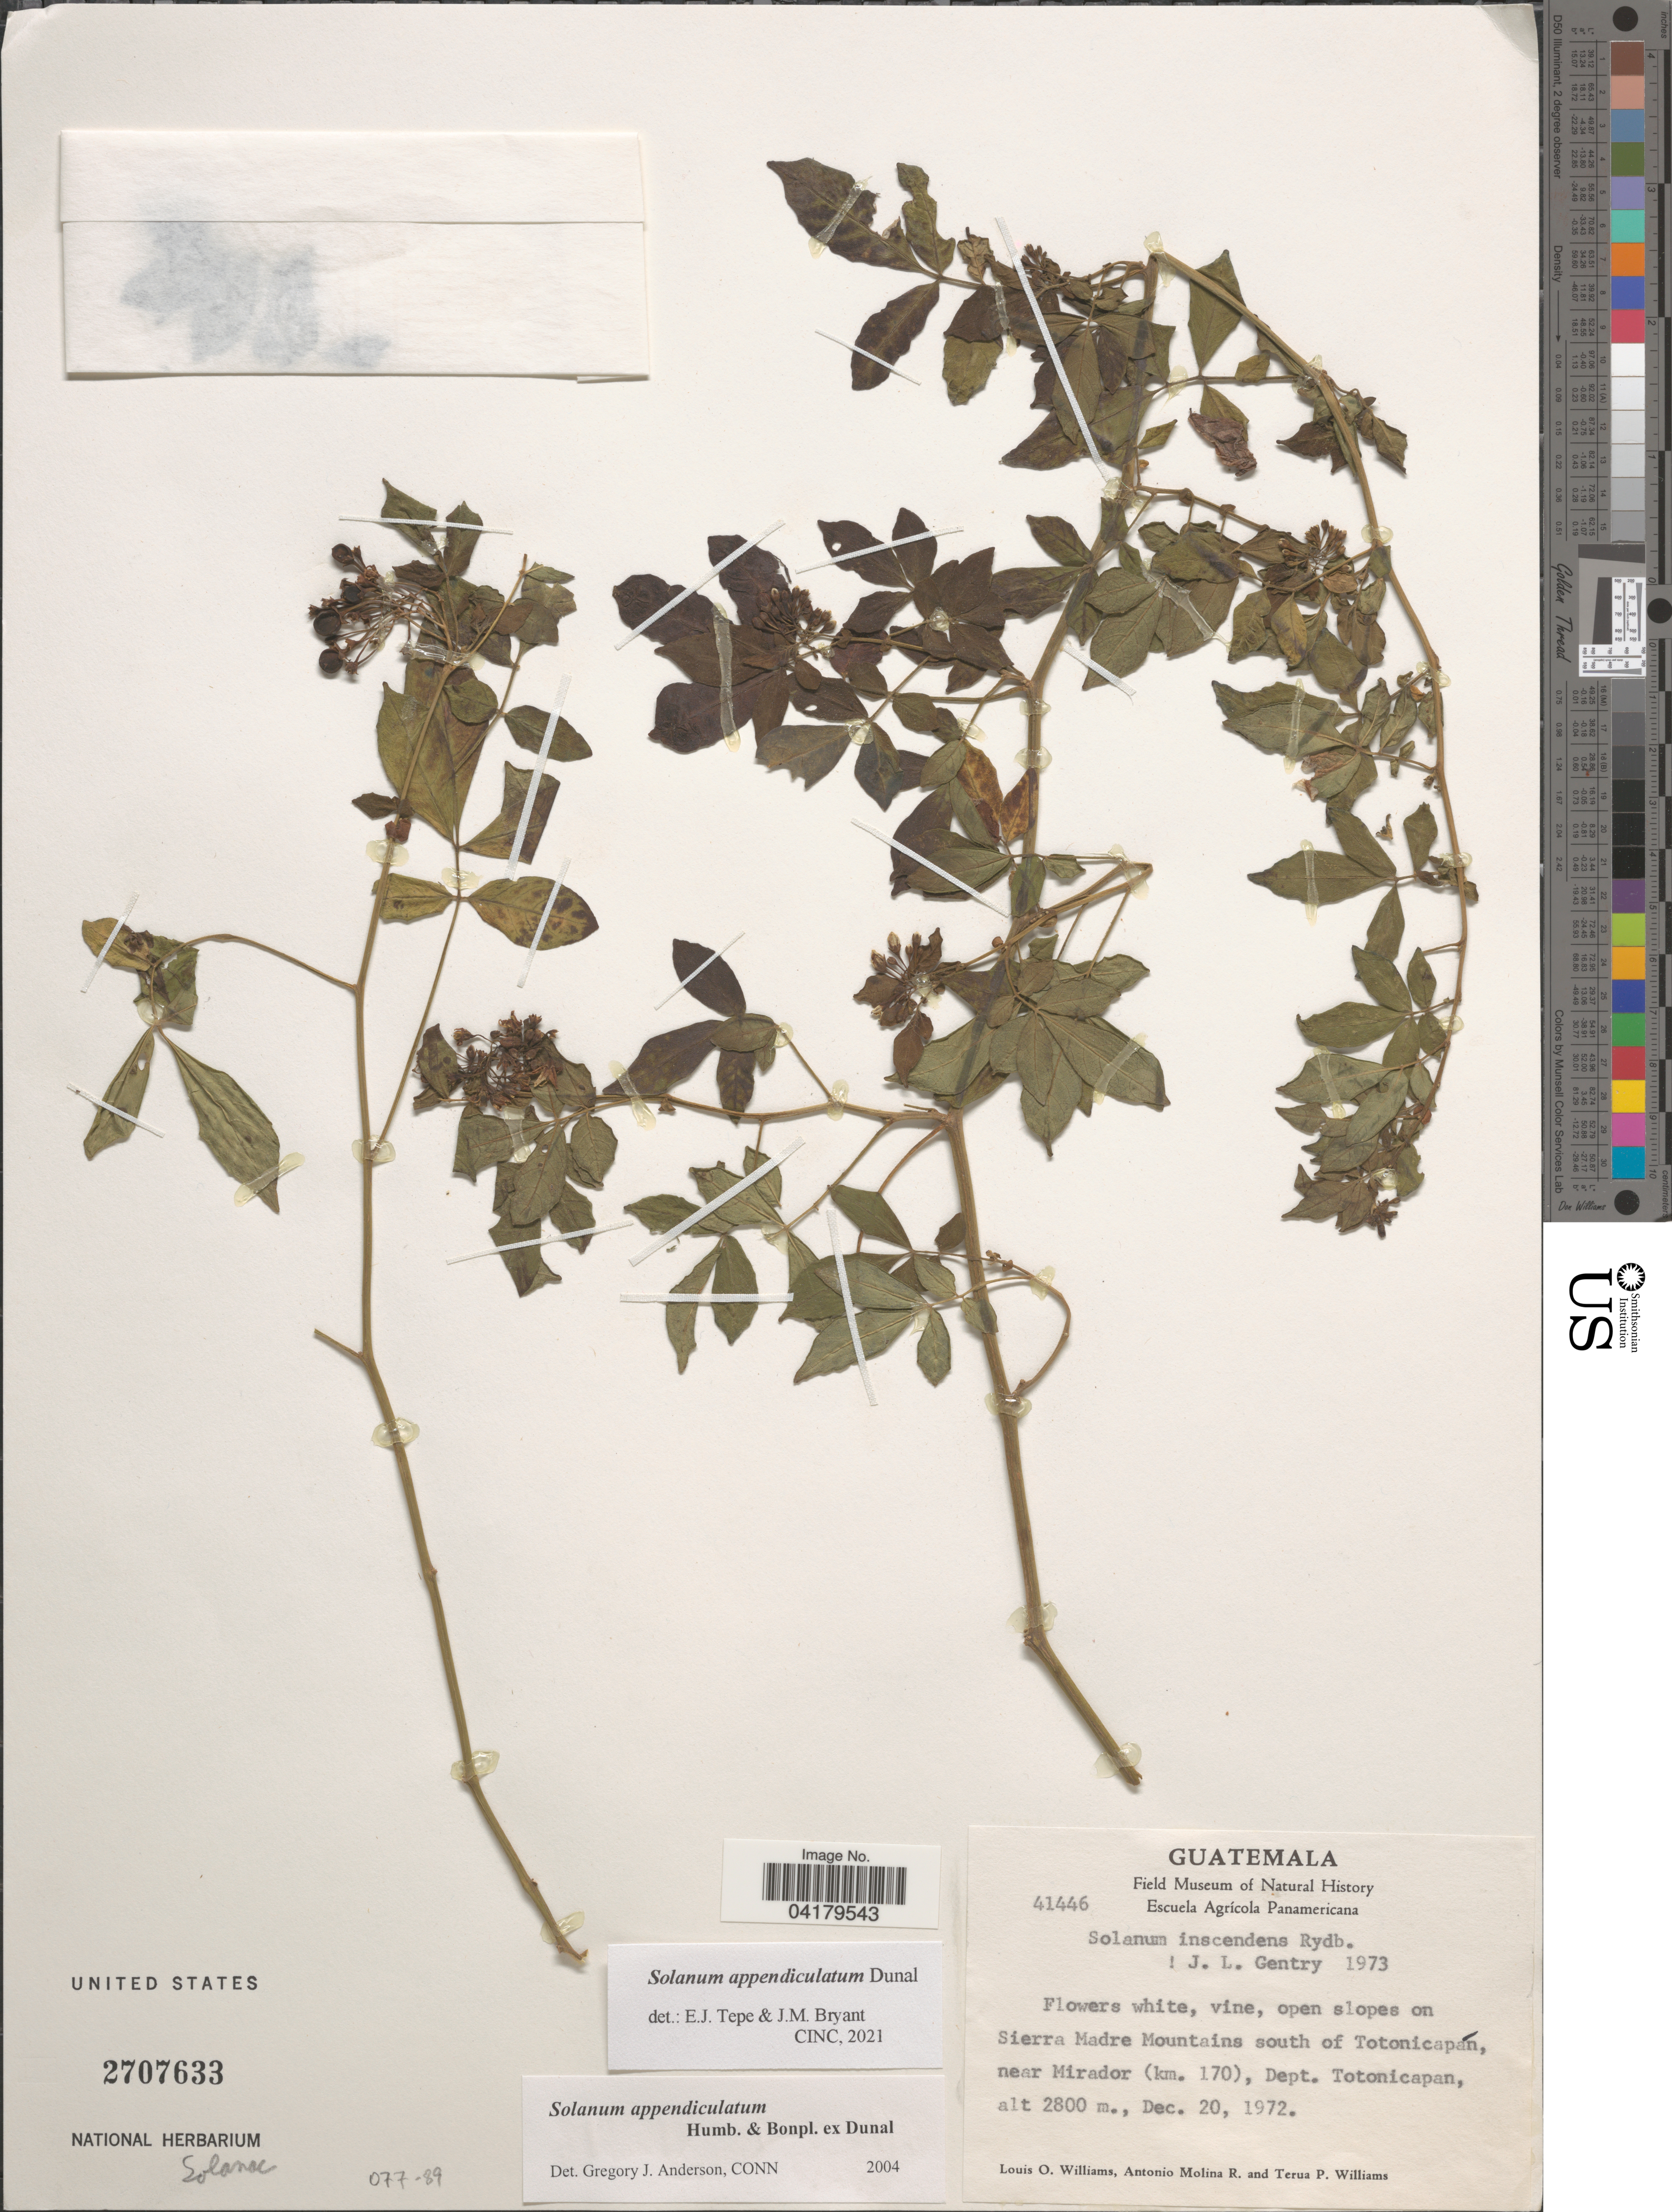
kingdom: Plantae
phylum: Tracheophyta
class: Magnoliopsida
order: Solanales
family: Solanaceae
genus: Solanum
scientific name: Solanum appendiculatum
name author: Humb. & Bonpl. ex Dunal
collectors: L. O. Williams, A. Molina R. & T. Williams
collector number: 41446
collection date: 1972-12-20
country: Guatemala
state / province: Totonicapan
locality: Flowers white, vine, open slopes on Sierra Madre Mountains south of Totonicapán, near Mirador (km. 170), Dept. Totonicapan.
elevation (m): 2800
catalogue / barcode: US 2707633